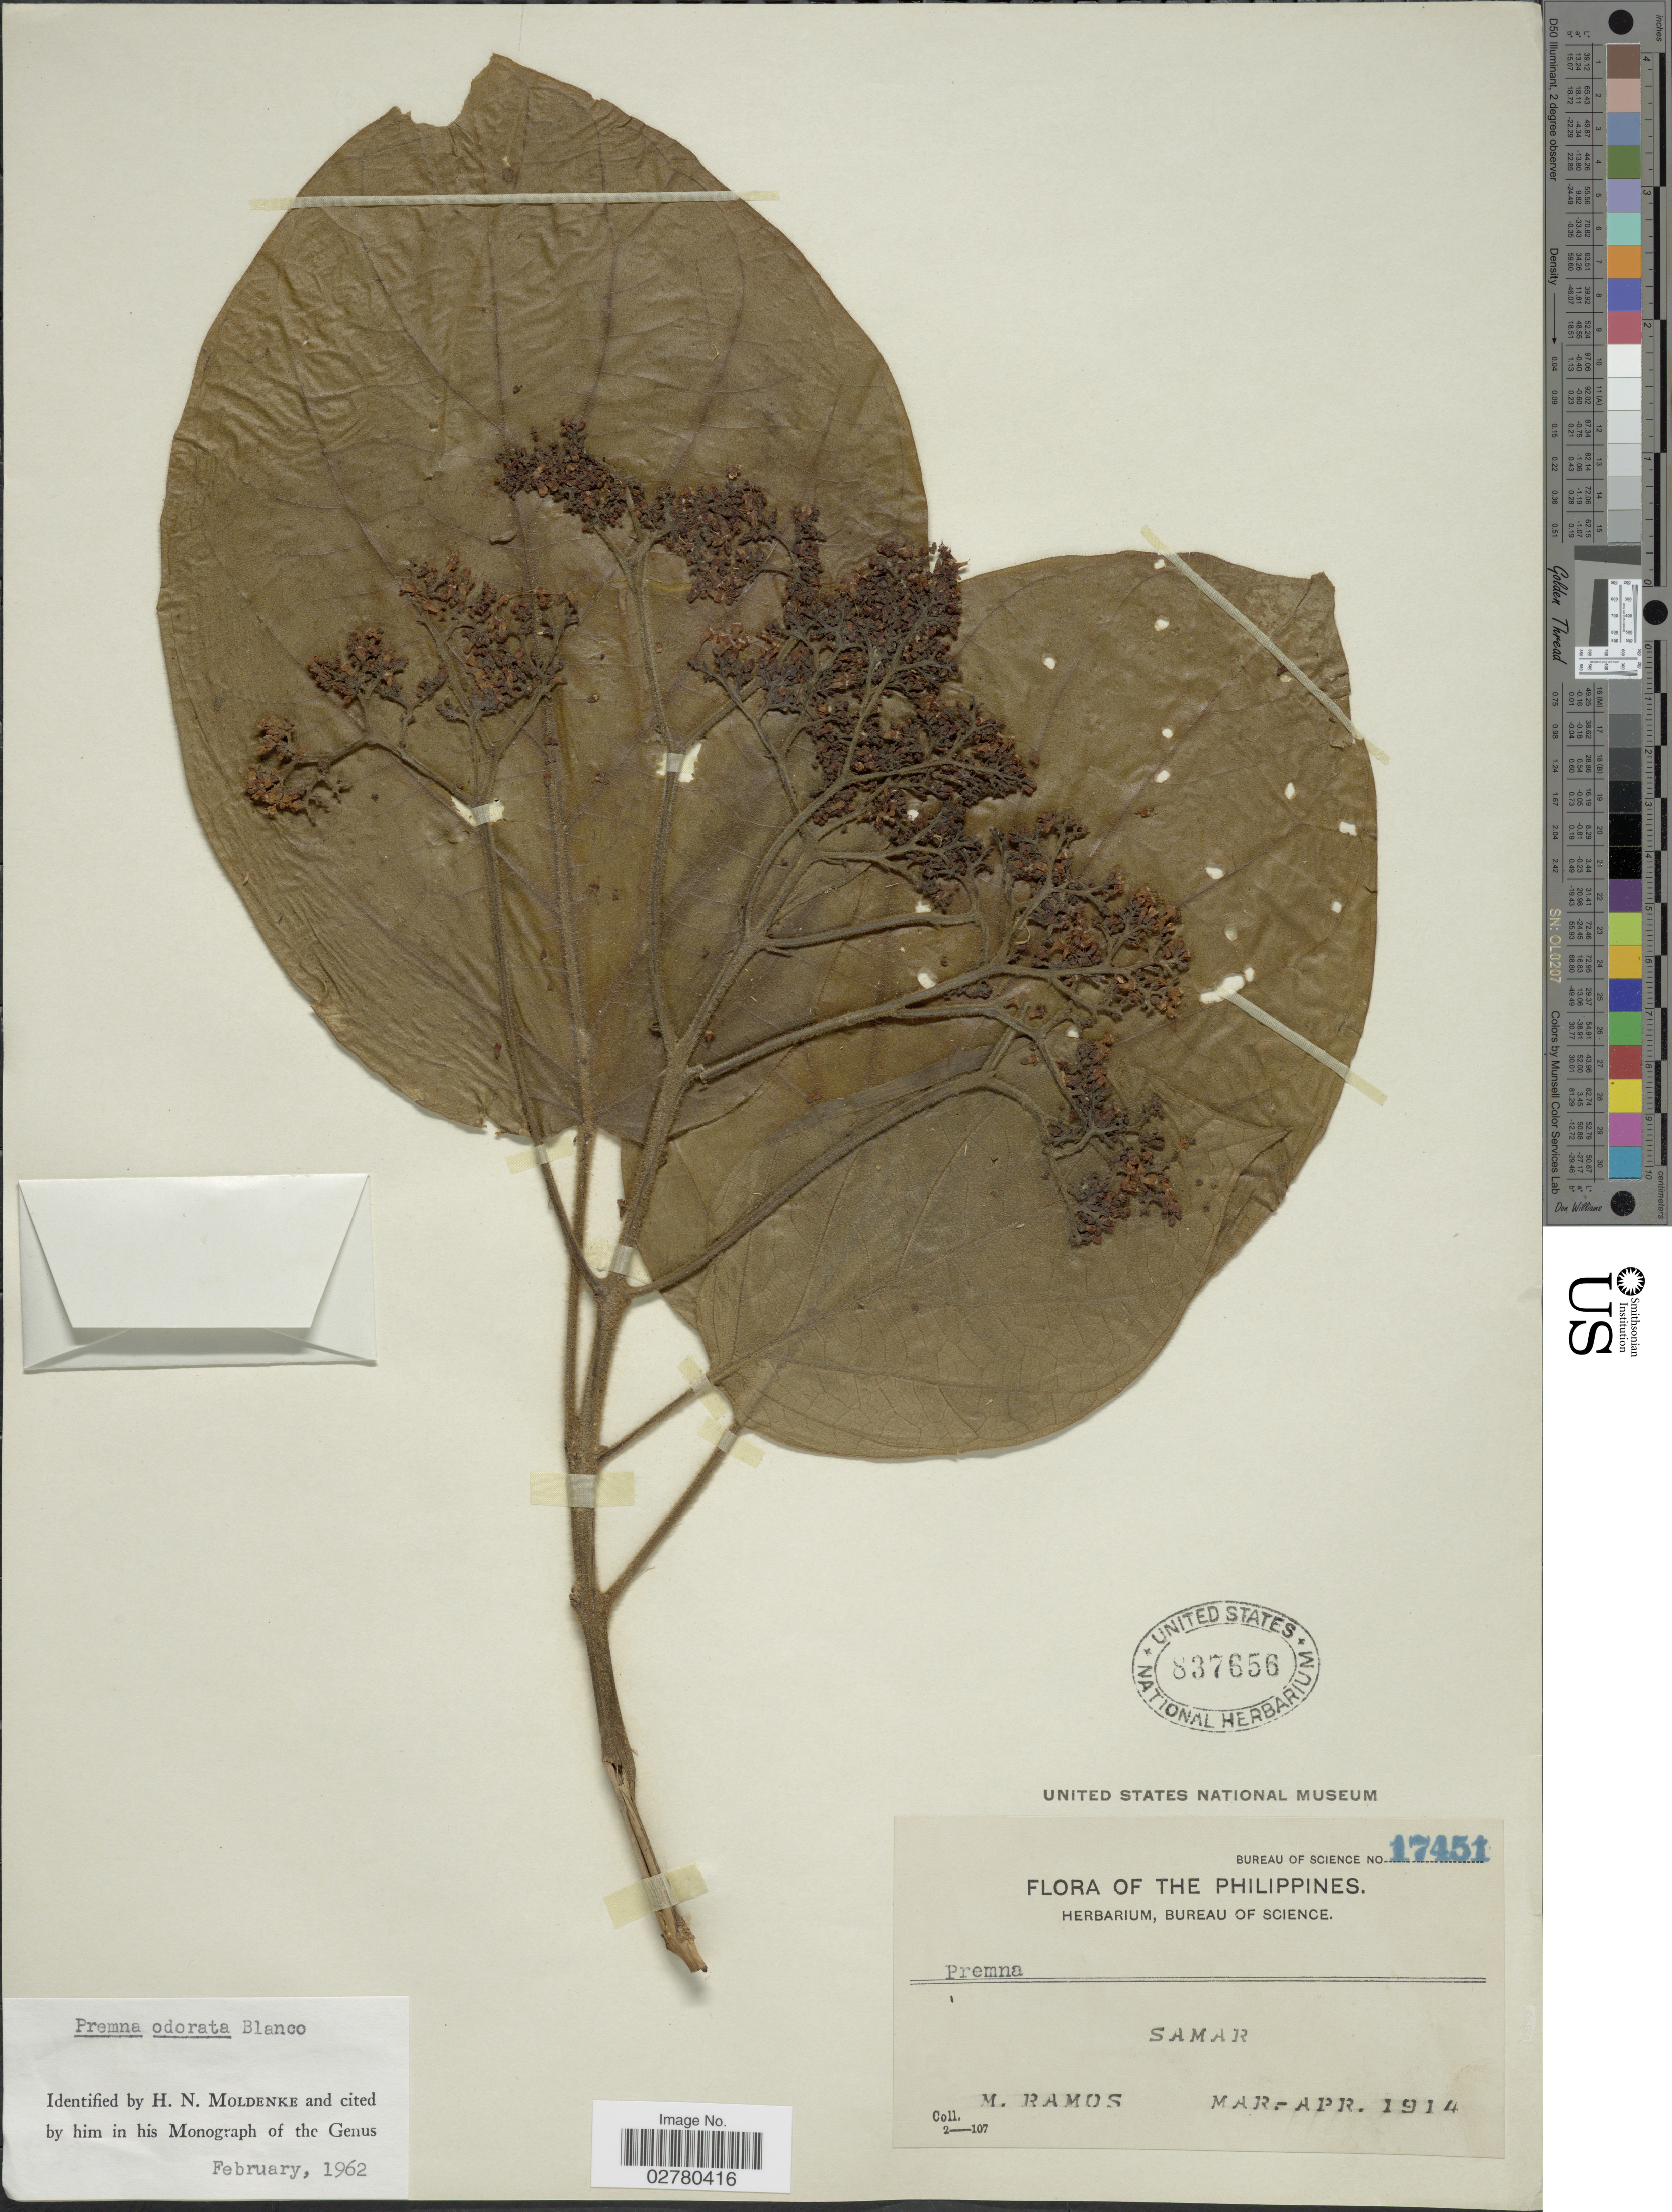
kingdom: Plantae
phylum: Tracheophyta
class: Magnoliopsida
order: Lamiales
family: Lamiaceae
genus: Premna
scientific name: Premna odorata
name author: Blanco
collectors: M. Ramos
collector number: Bureau of Science 17451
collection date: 1914-03/1914-04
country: Philippines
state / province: Eastern Visayas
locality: Samar.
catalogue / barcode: US 837656